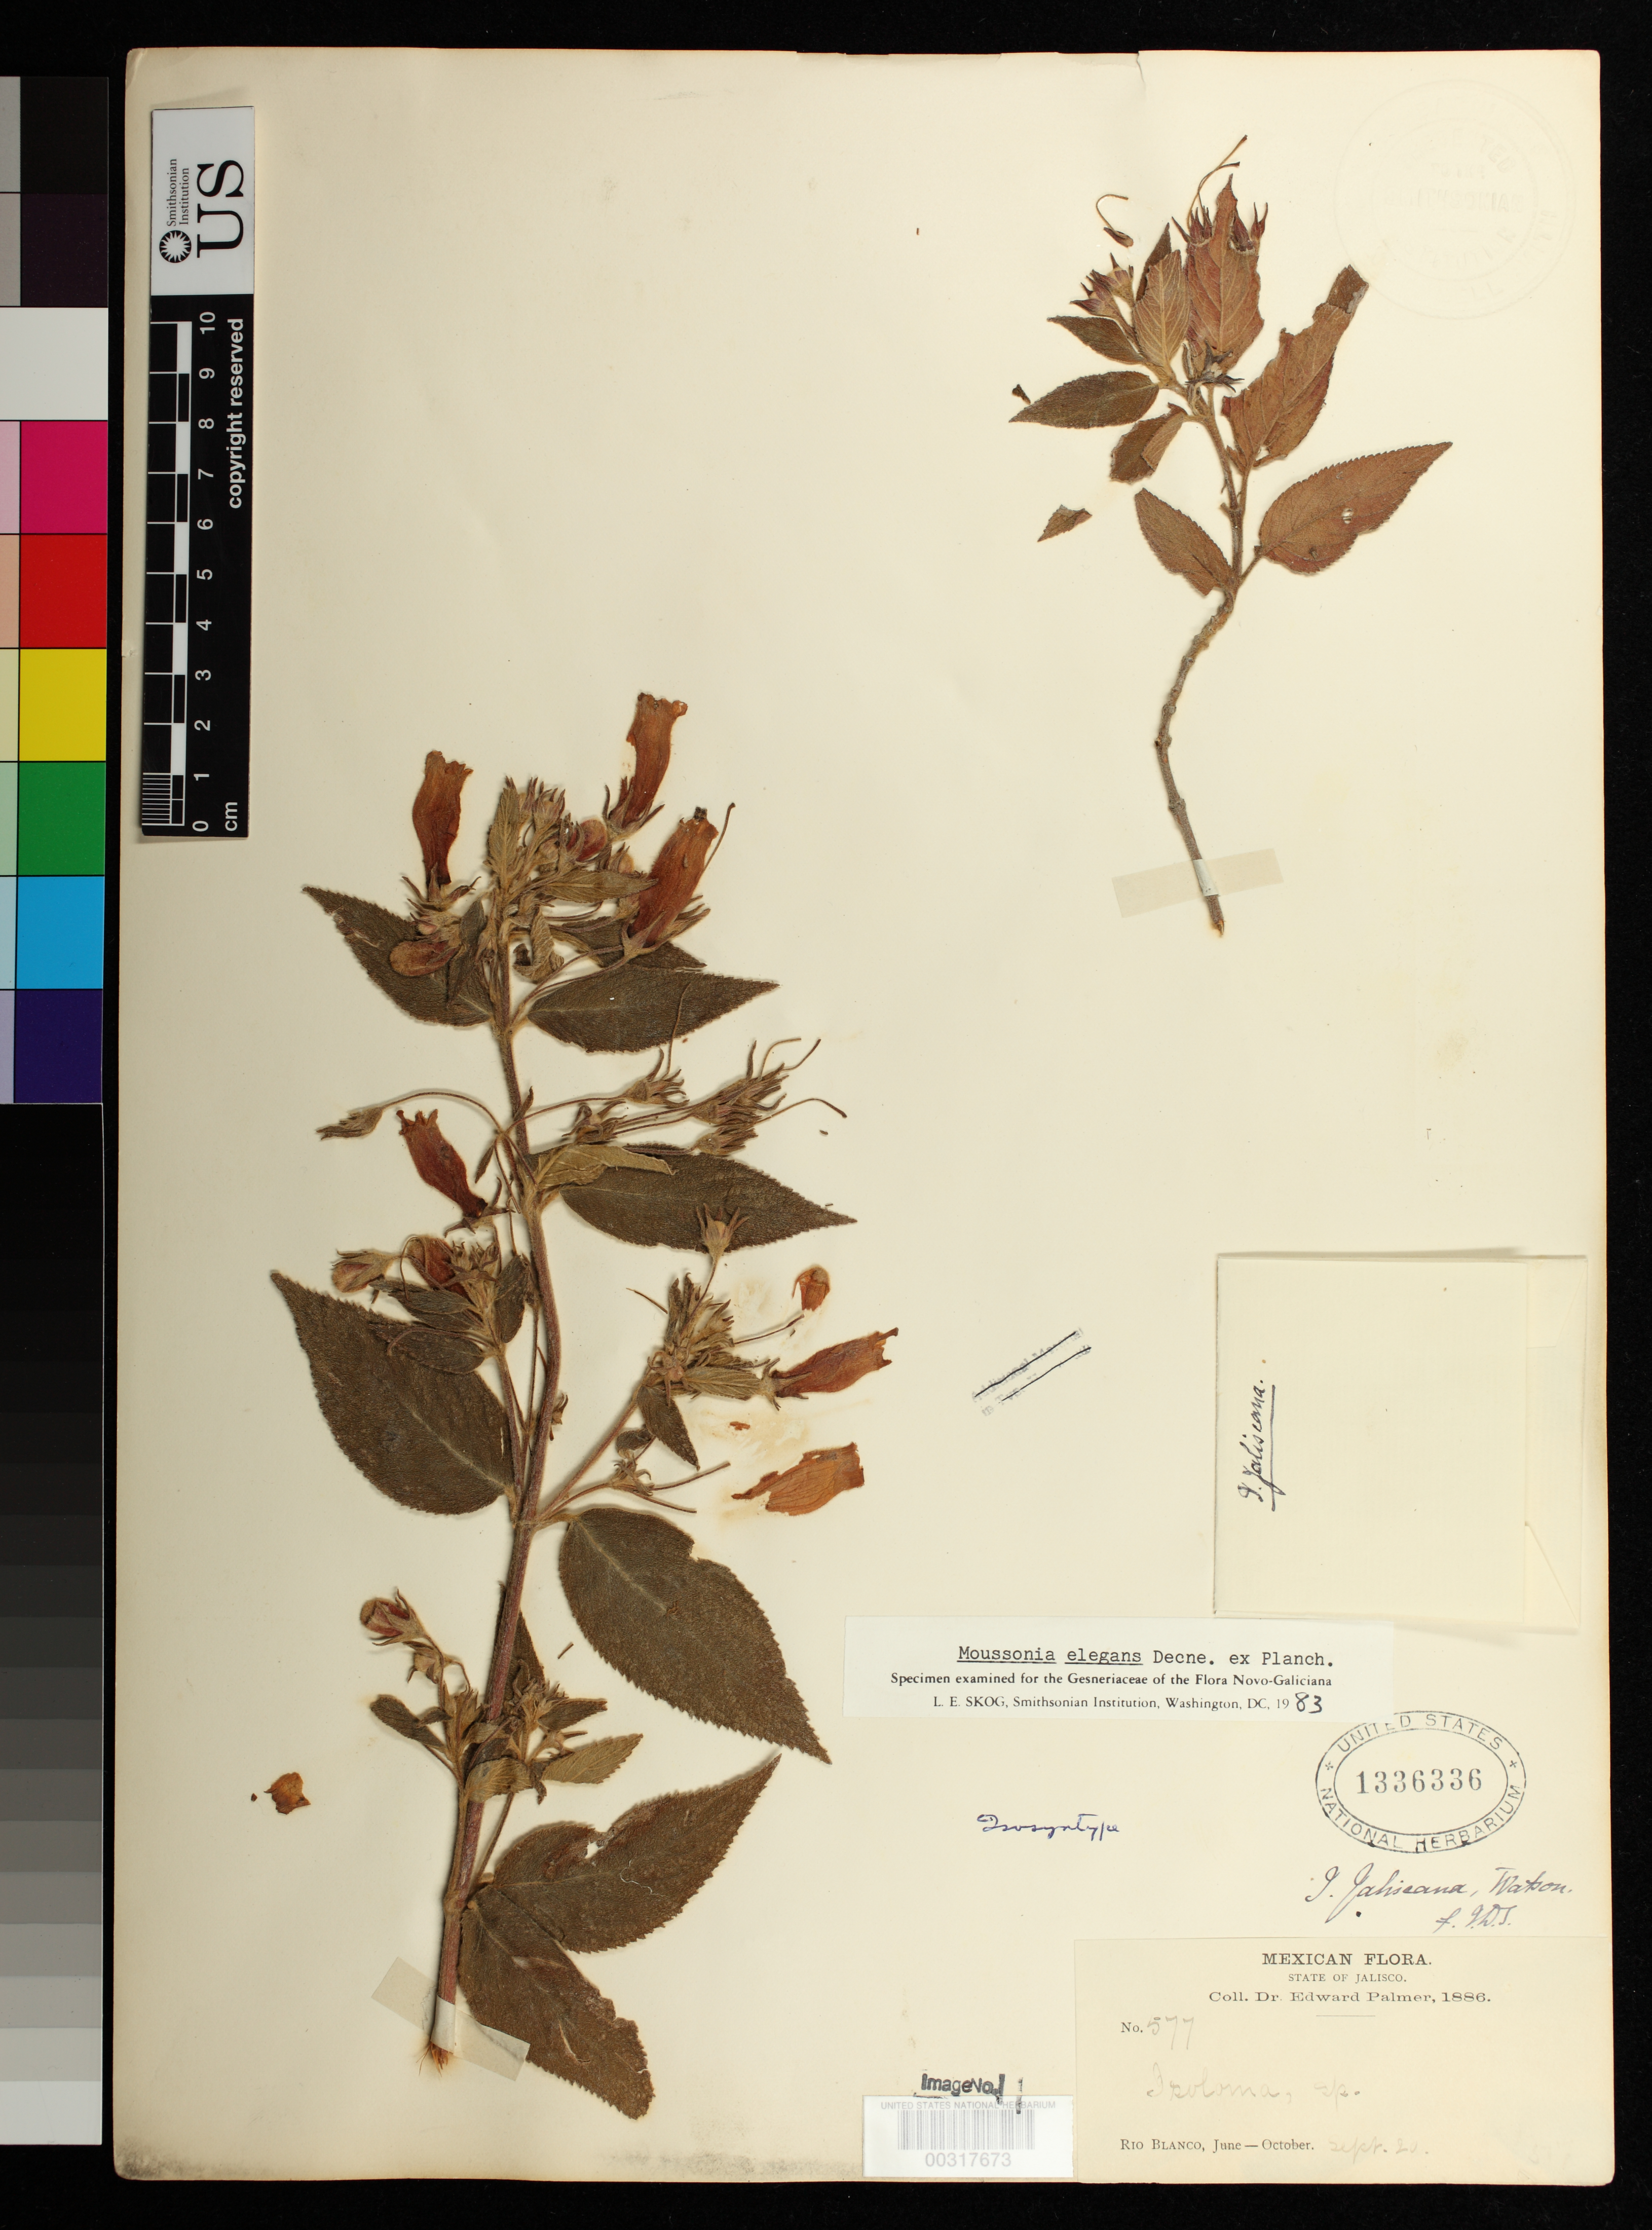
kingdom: Plantae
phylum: Tracheophyta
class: Magnoliopsida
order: Lamiales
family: Gesneriaceae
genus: Isoloma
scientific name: Isoloma jaliscanum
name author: S. Watson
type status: Isosyntype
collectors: E. Palmer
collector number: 577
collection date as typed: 20 Sep 1886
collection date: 1886-09-20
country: Mexico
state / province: Jalisco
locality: Rio Blanco.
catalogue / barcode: US 1336336